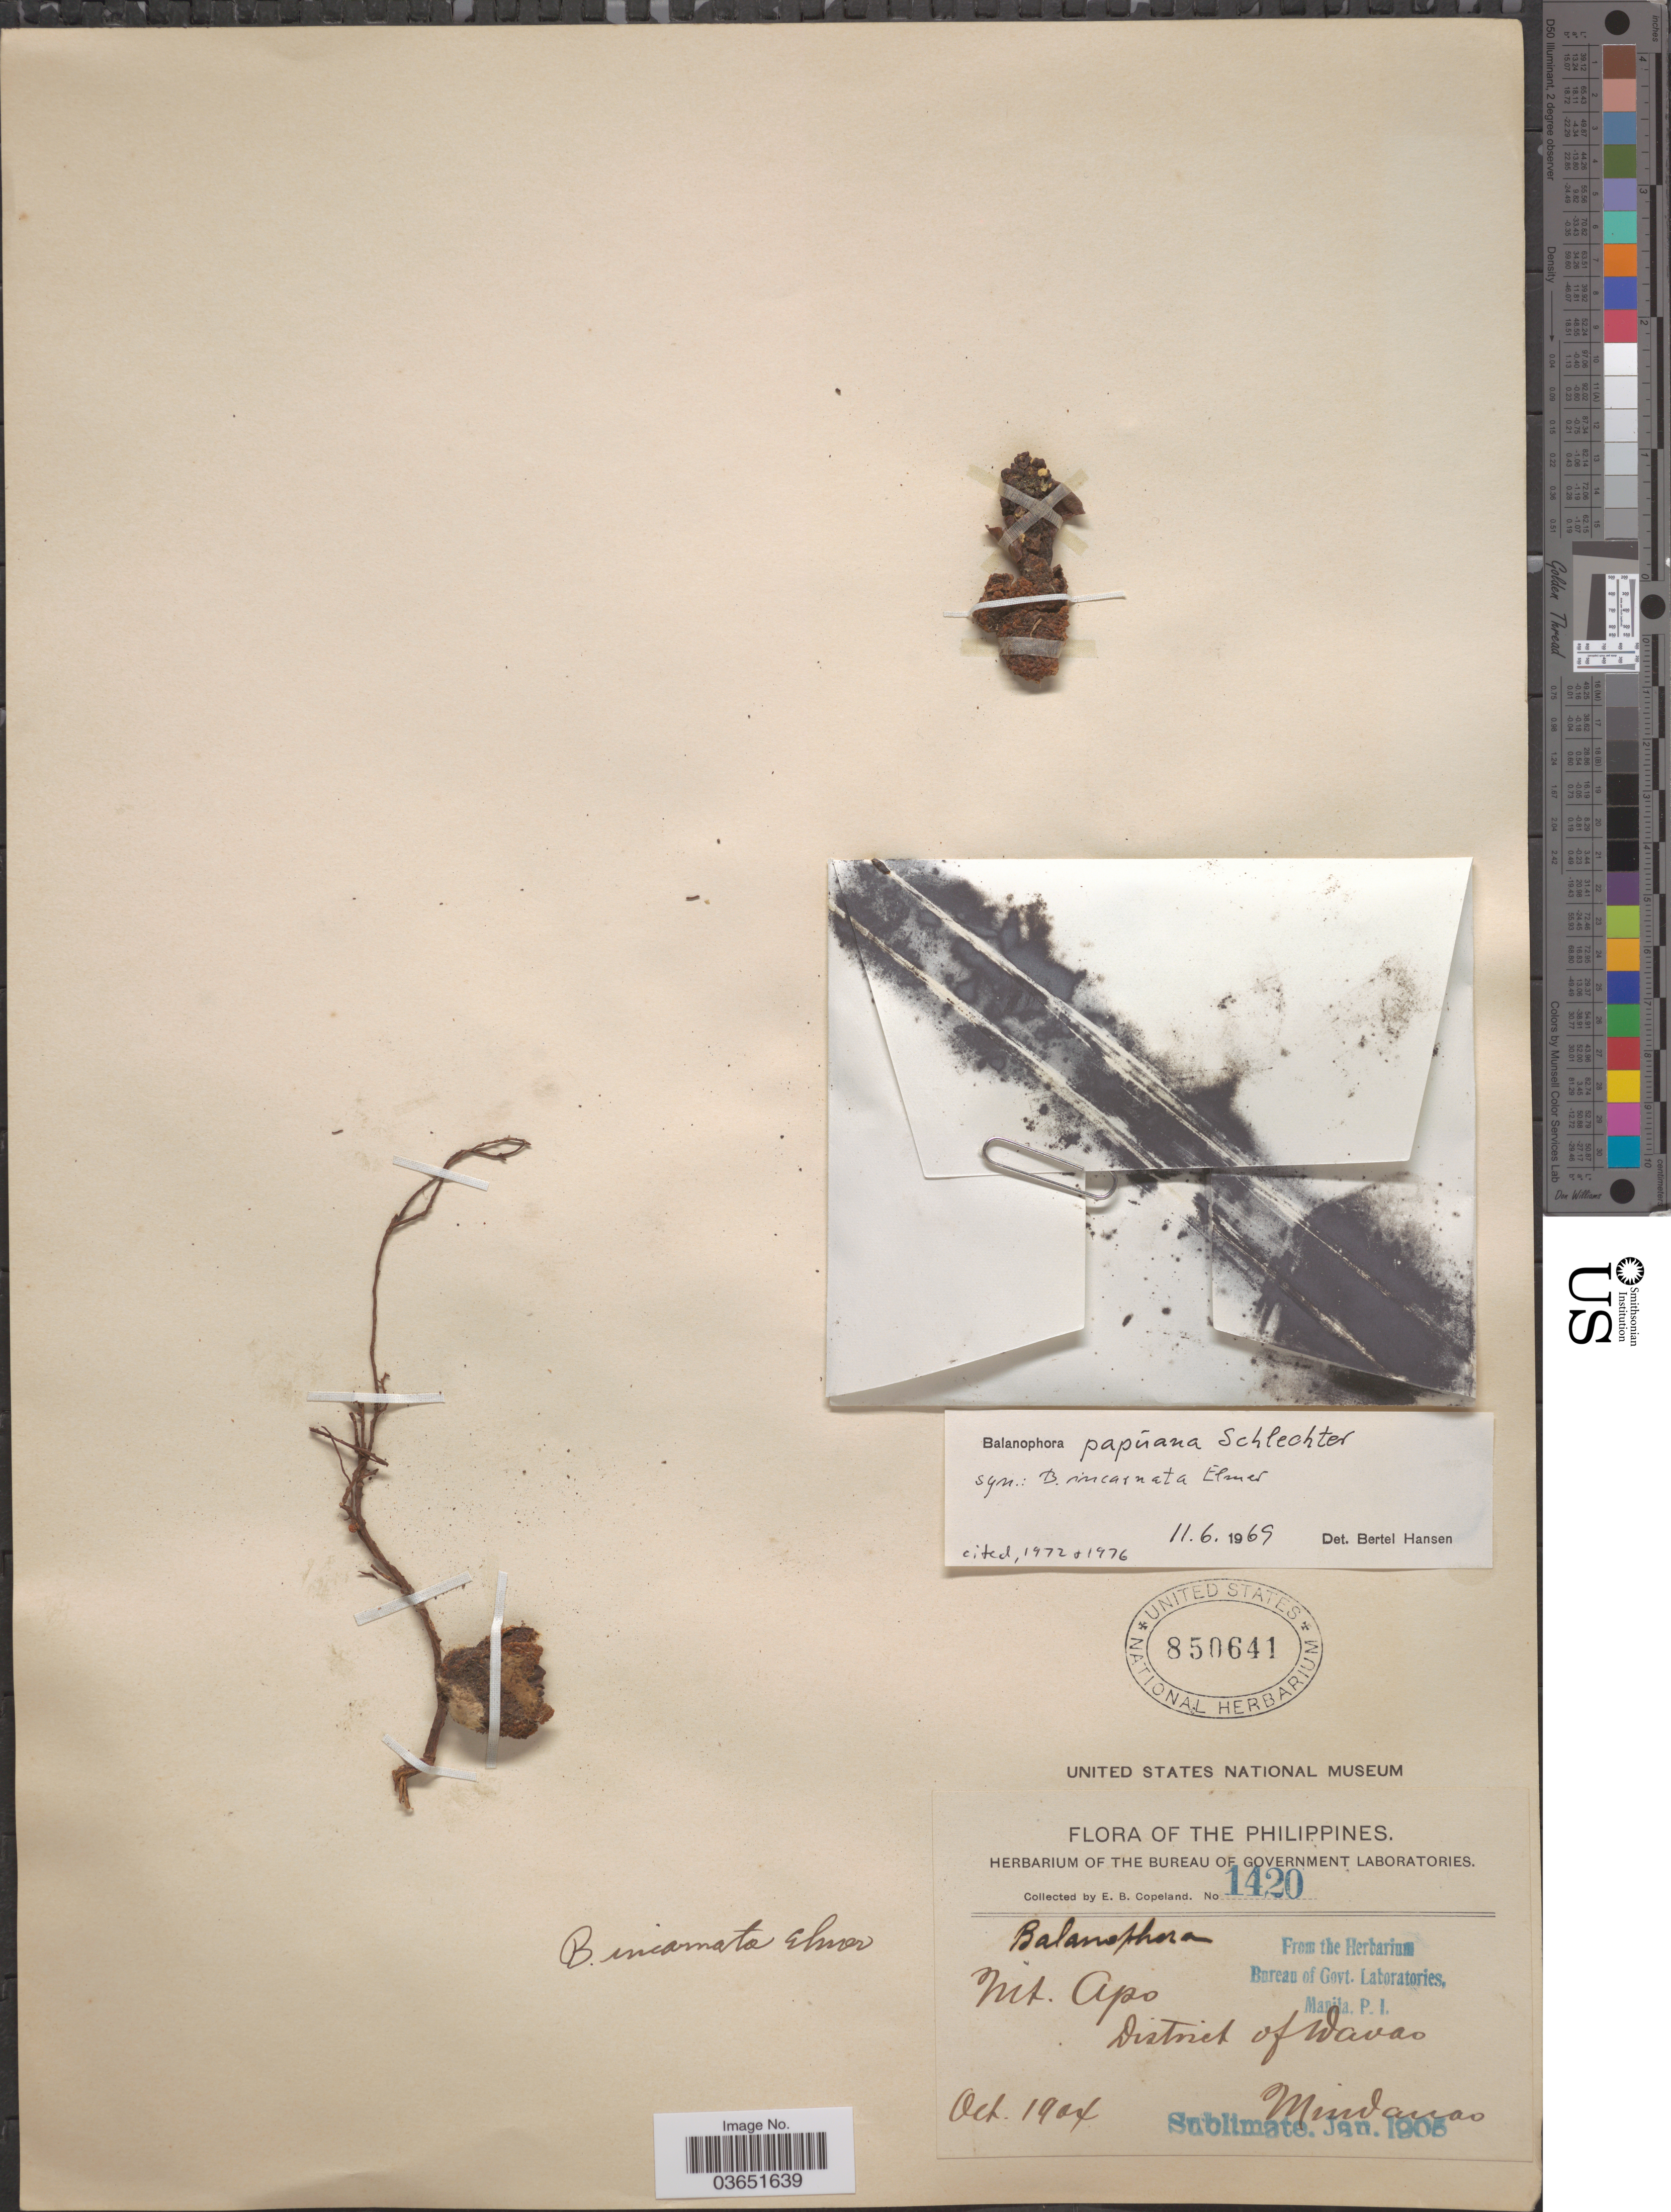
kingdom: Plantae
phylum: Tracheophyta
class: Magnoliopsida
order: Santalales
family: Balanophoraceae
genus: Balanophora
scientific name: Balanophora papuana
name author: Schltr.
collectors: E. B. Copeland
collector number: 1420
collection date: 1904-10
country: Philippines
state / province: Davao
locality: Mt. Apo, District of Davao, Mindanao.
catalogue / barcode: US 850641